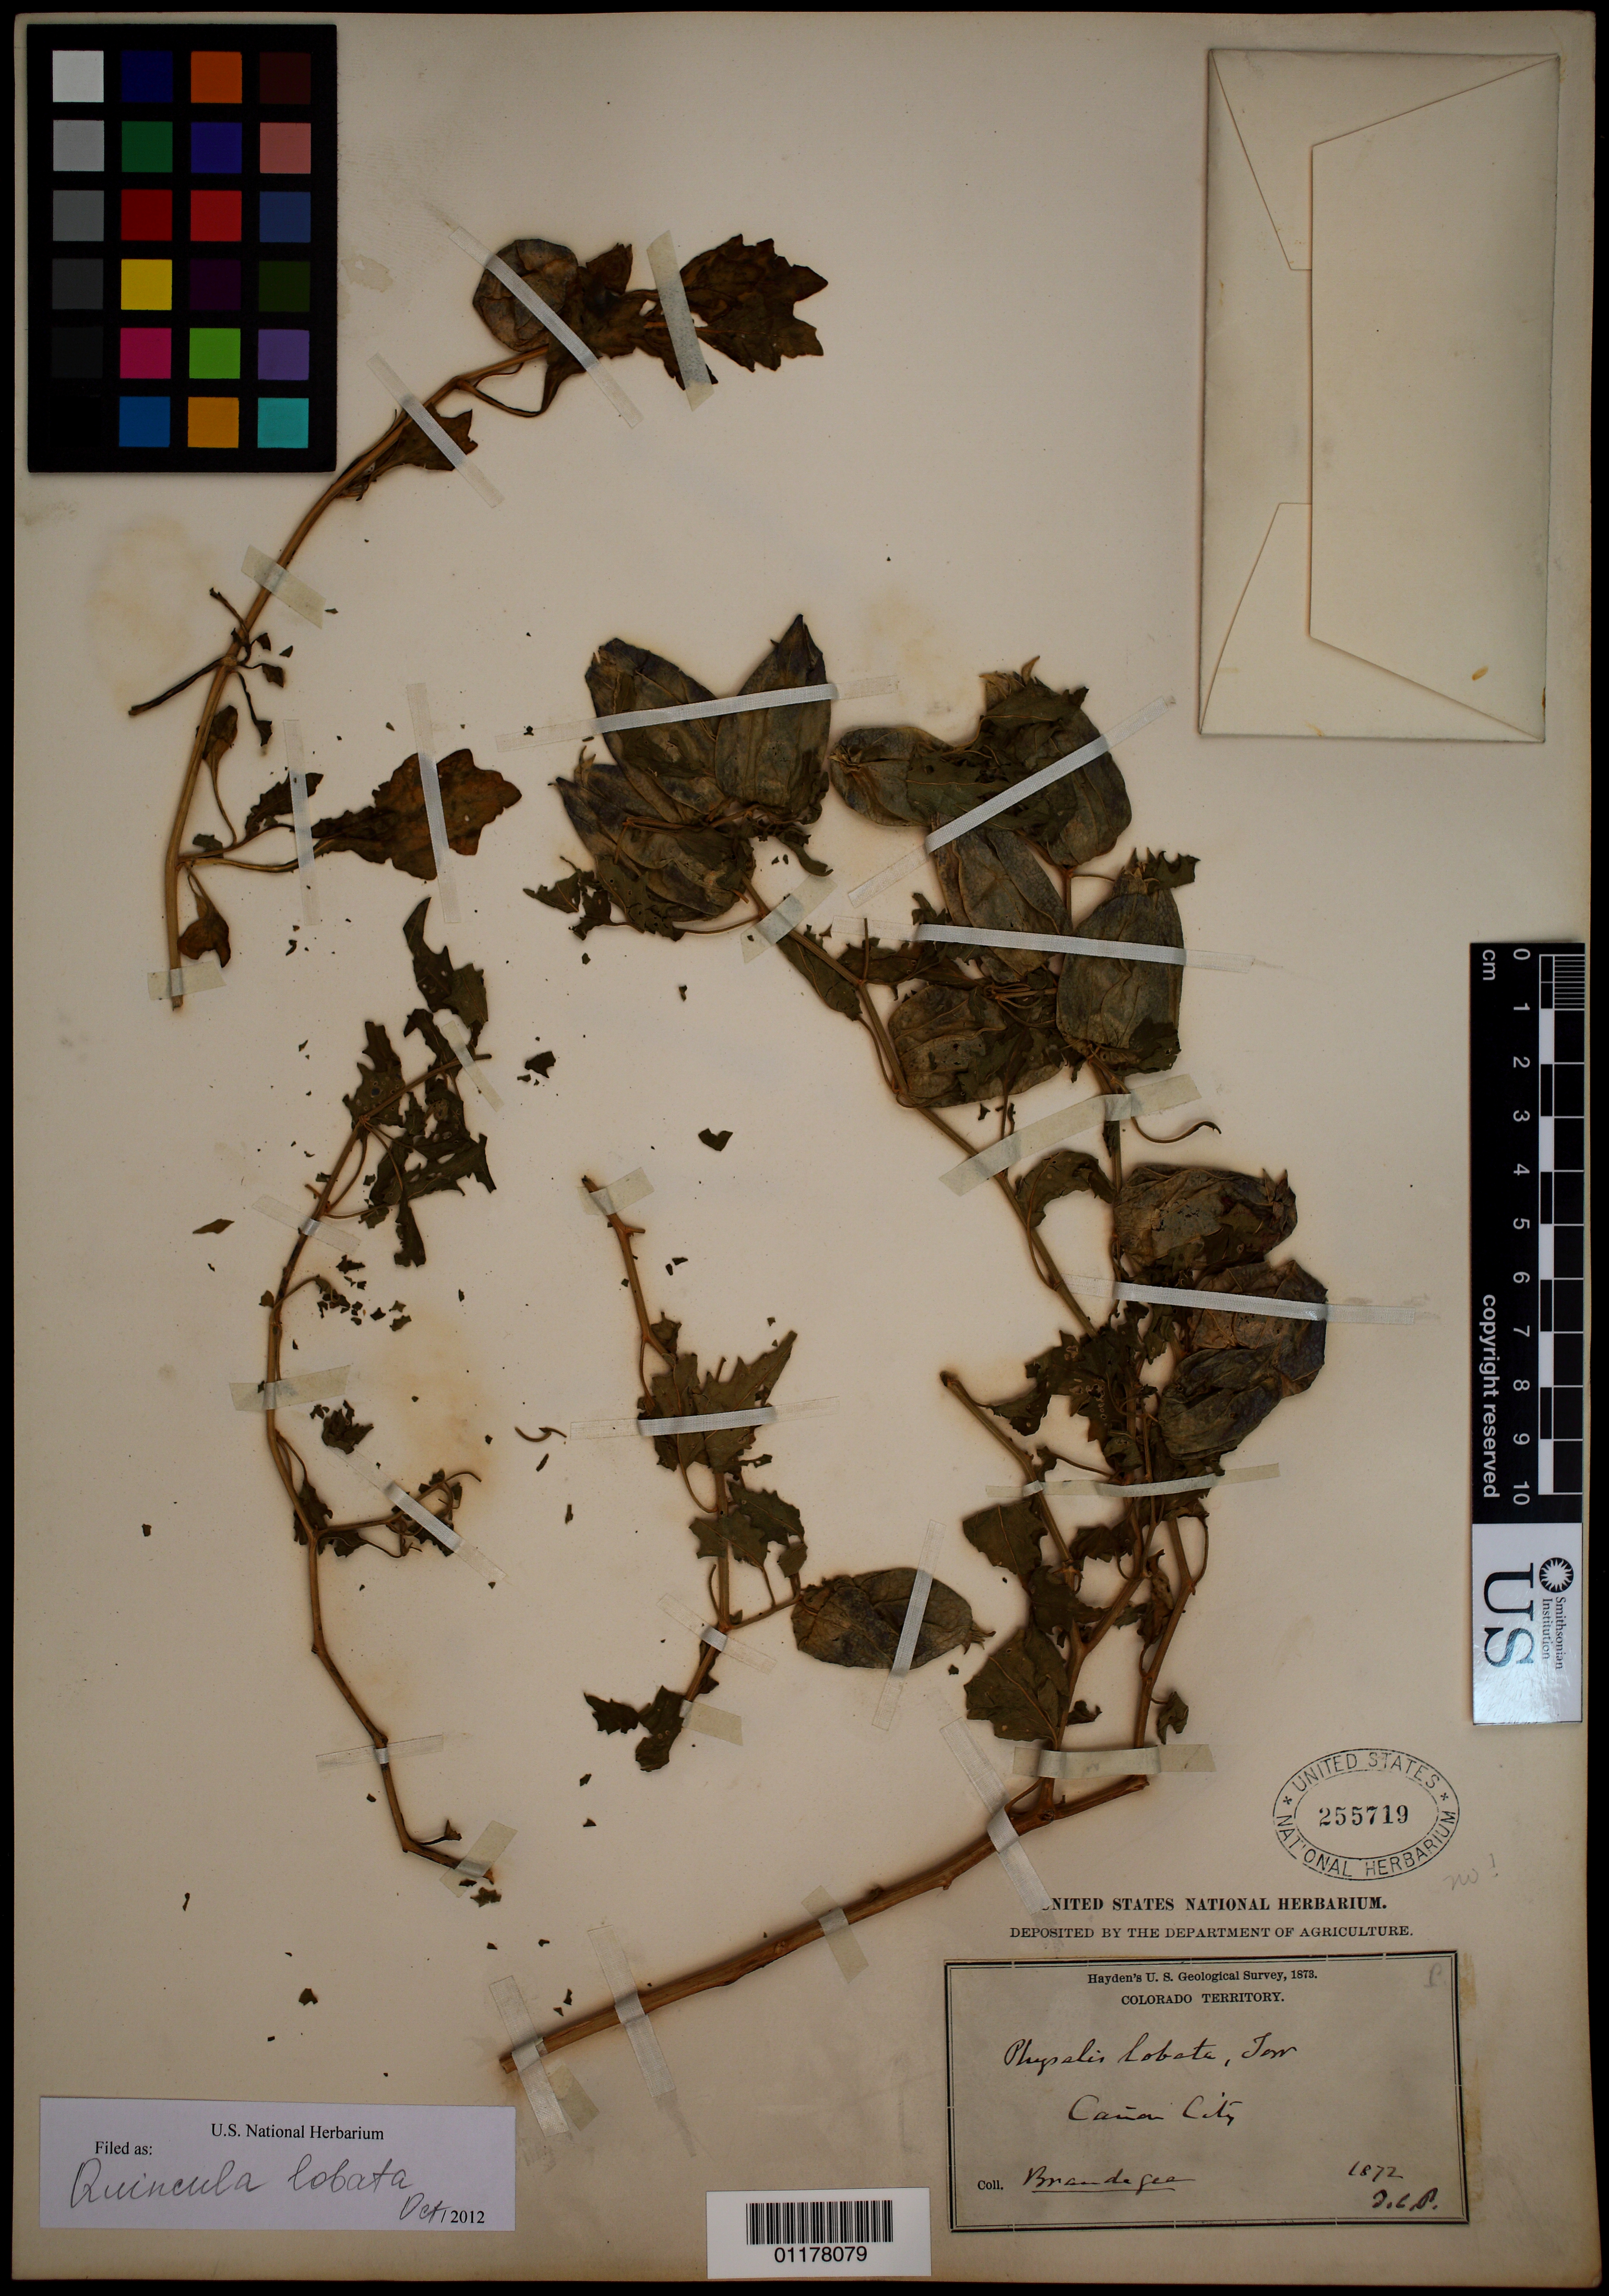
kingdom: Plantae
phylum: Tracheophyta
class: Magnoliopsida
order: Solanales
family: Solanaceae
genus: Quincula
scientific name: Quincula lobata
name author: (Torr.) Raf.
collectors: -- Brandegee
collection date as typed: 1872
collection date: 1872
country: United States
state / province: Colorado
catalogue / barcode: US 255719